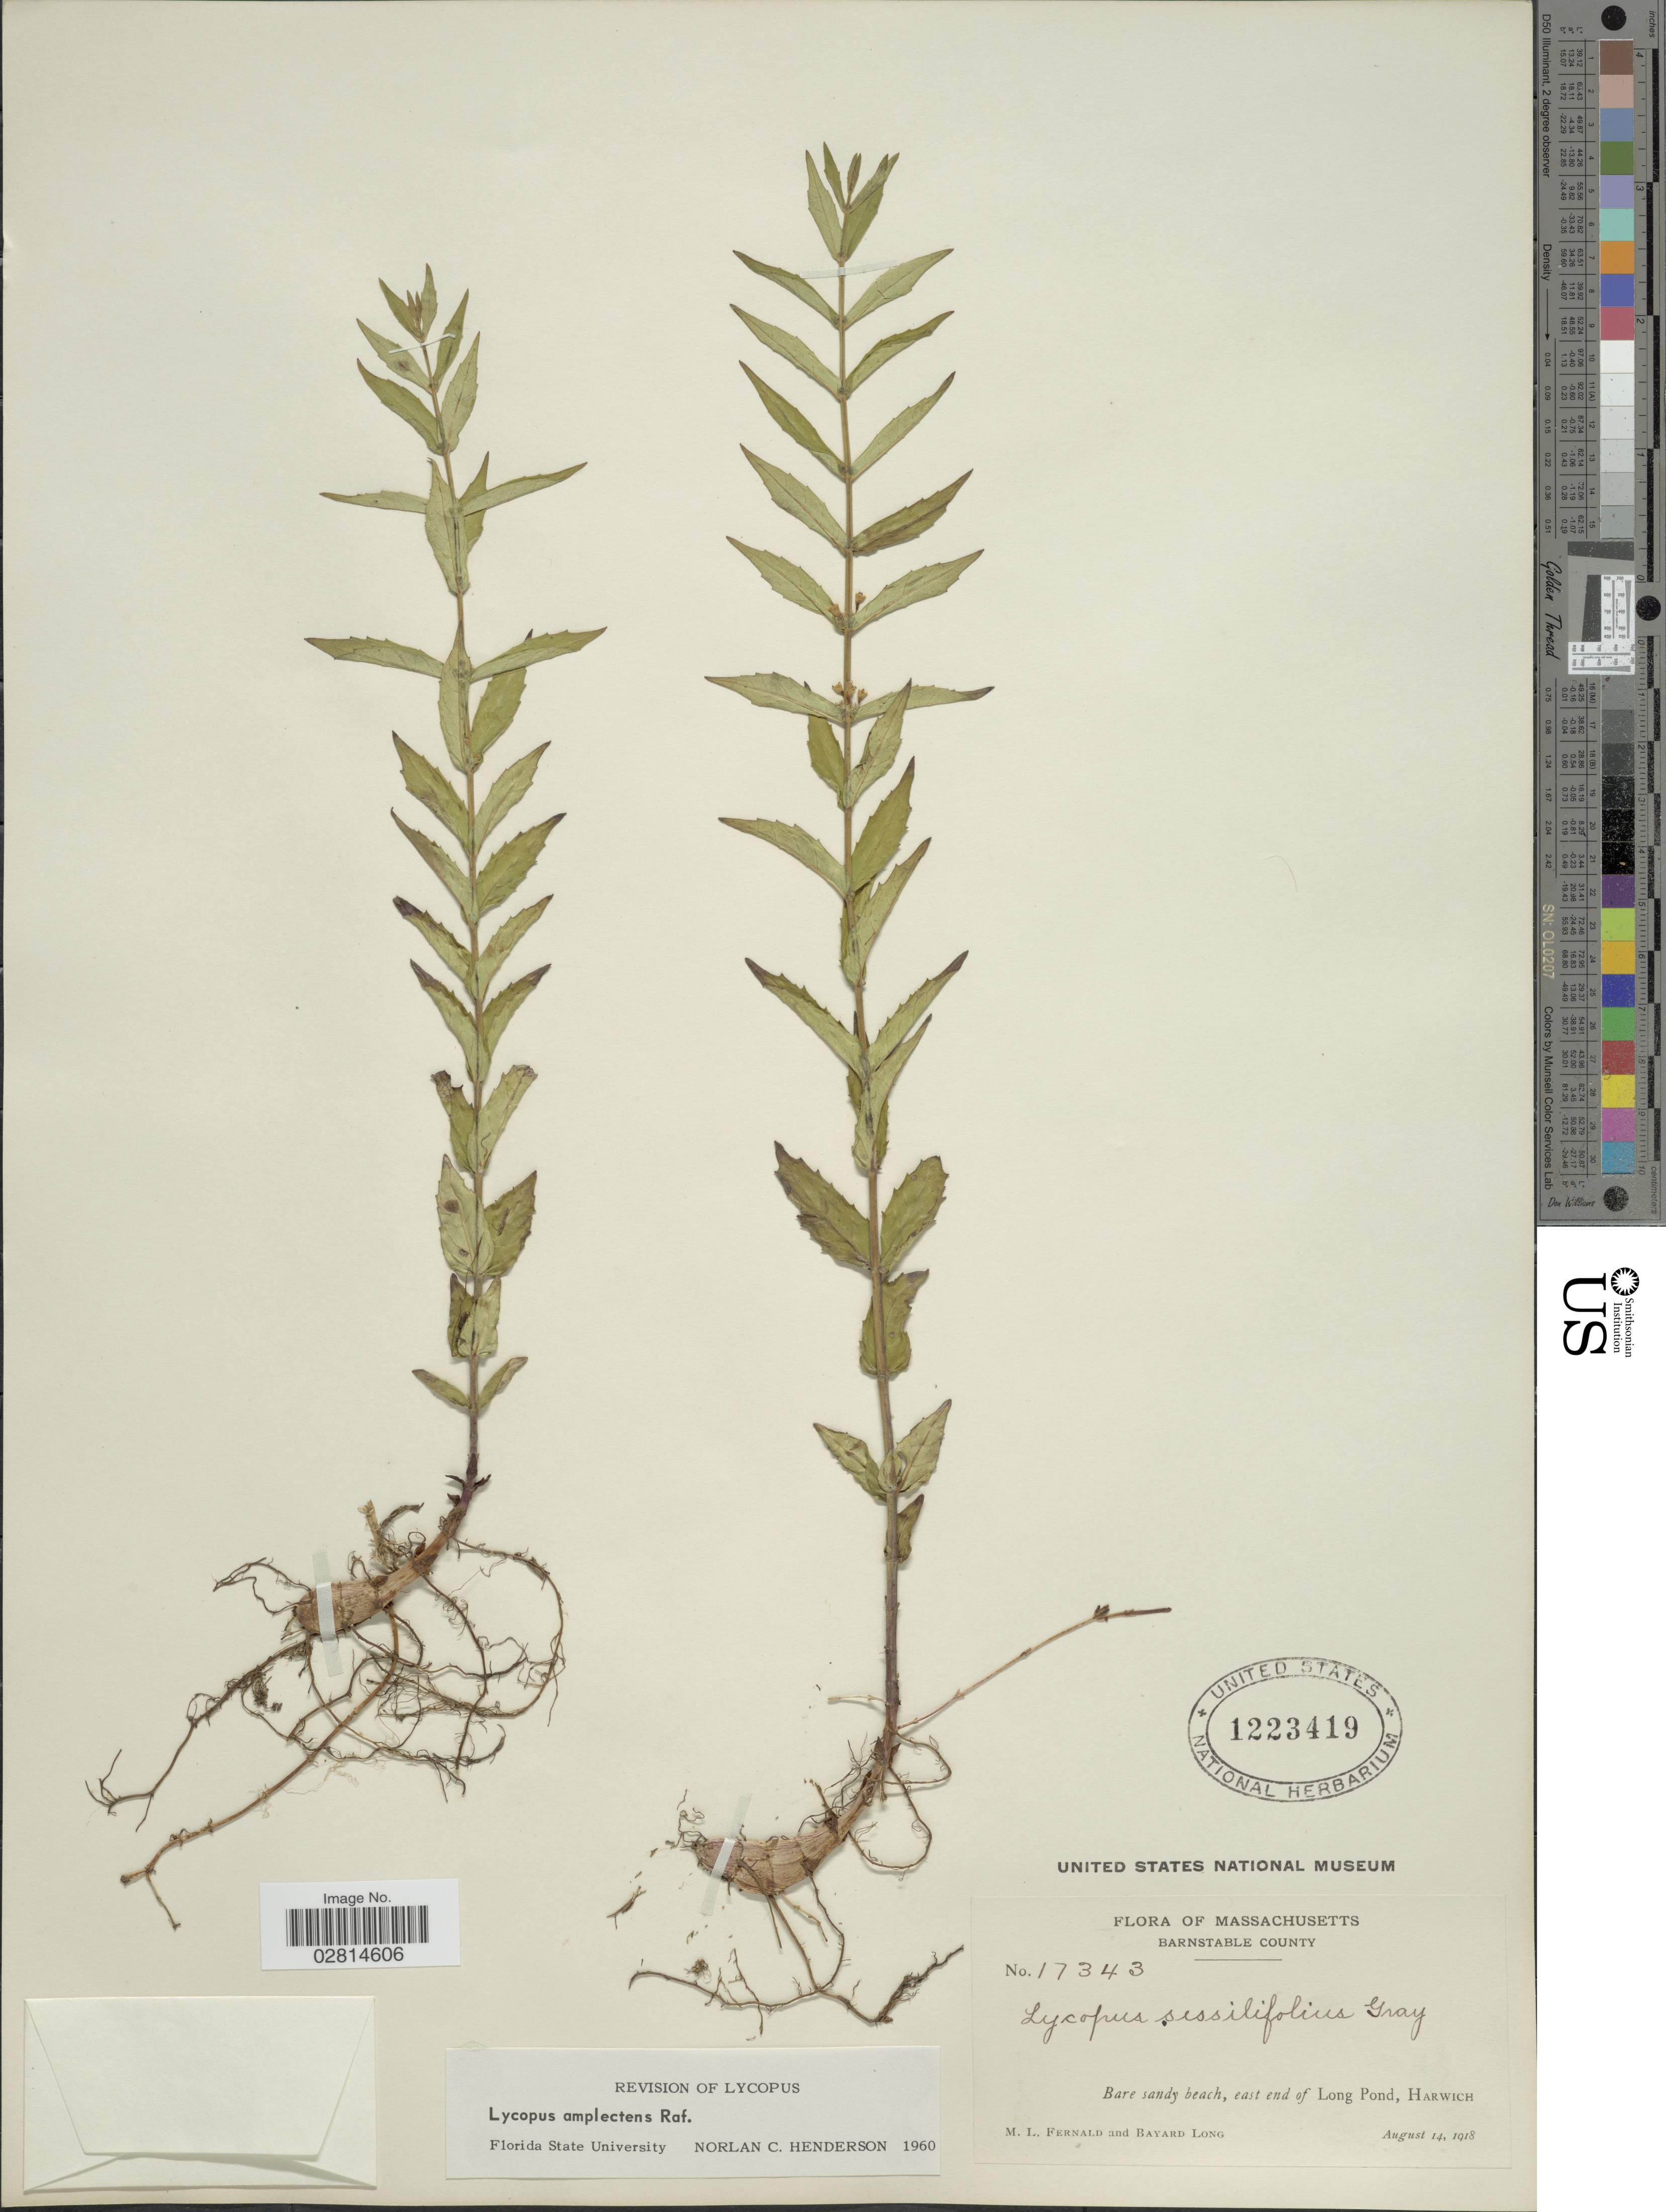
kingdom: Plantae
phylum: Tracheophyta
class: Magnoliopsida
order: Lamiales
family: Lamiaceae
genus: Lycopus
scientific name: Lycopus amplectens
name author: Raf.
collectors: M. L. Fernald & B. Long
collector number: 17343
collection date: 1918-08-14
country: United States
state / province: Massachusetts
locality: Barnstable County. Bare sandy beach, east end of Long Pond, Harwich.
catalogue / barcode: US 1223419